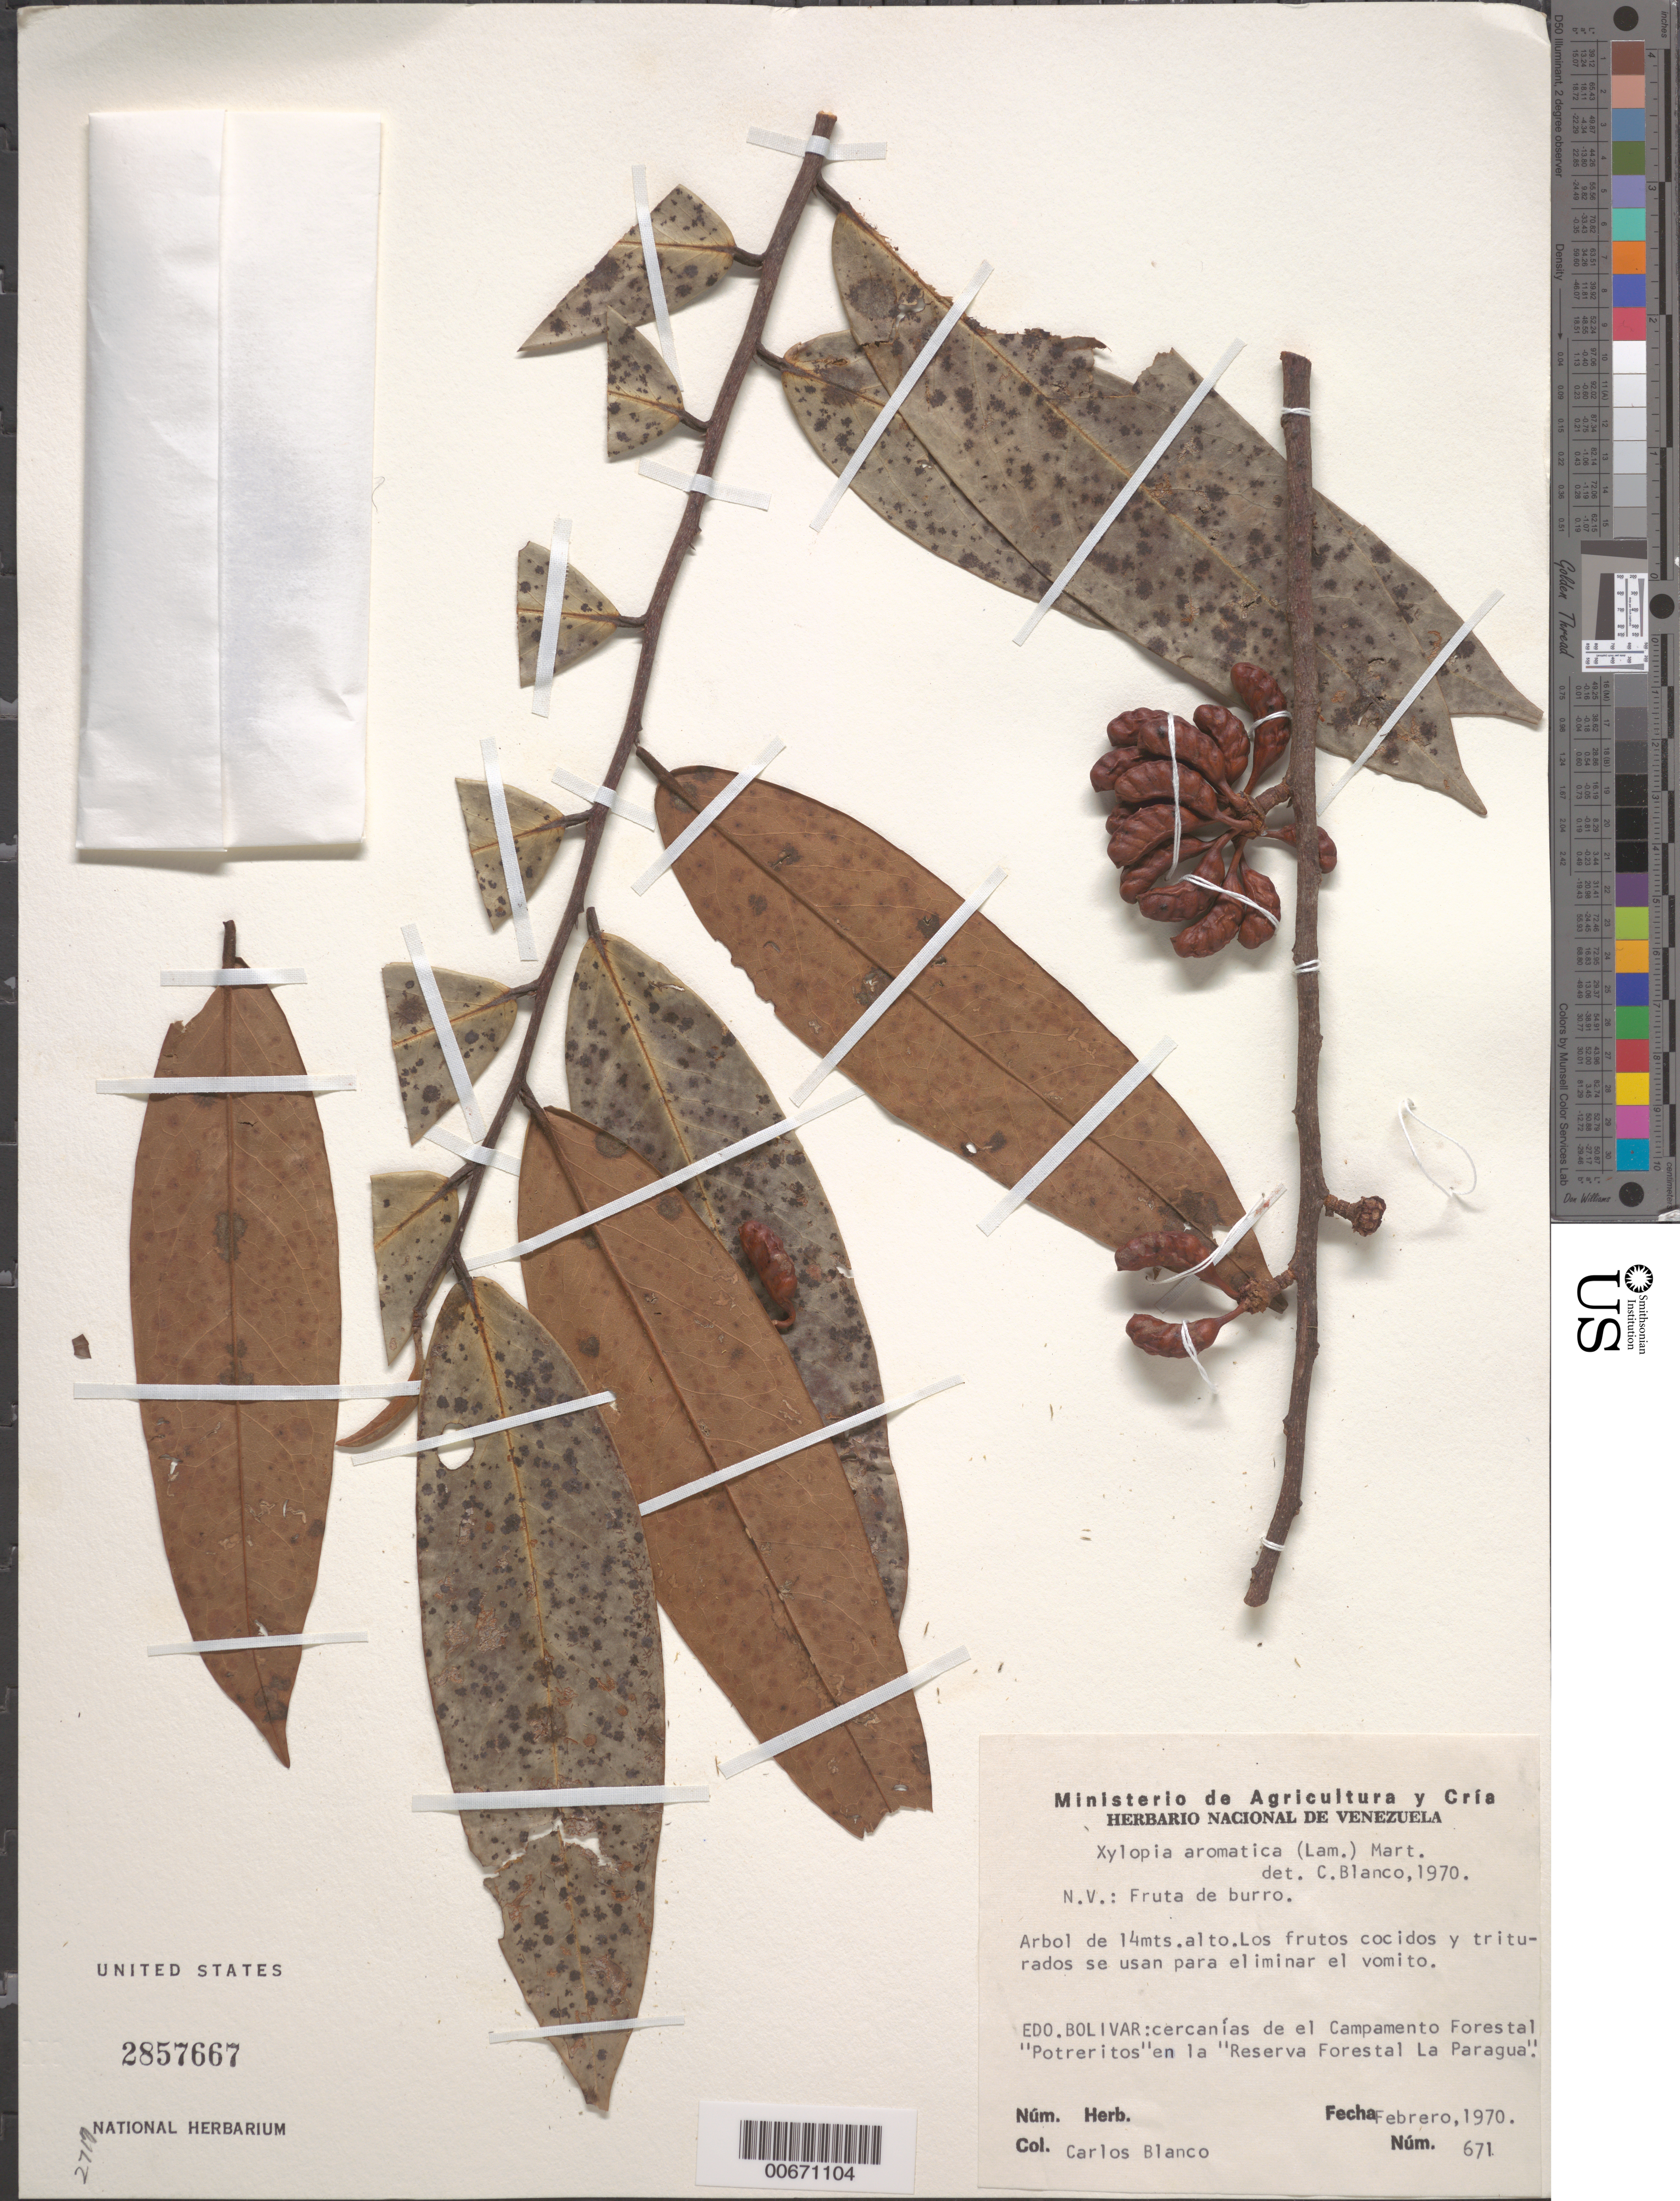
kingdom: Plantae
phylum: Tracheophyta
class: Magnoliopsida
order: Magnoliales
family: Annonaceae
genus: Xylopia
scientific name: Xylopia aromatica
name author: (Lam.) Mart.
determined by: Blanco, C. A.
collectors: C. A. Blanco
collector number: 671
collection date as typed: Feb-70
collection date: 1970-02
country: Venezuela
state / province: Bolívar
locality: Reserva Forestal La Paragua, cercanias de el Campamento Forestal "Potreritos"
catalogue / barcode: US 2857667